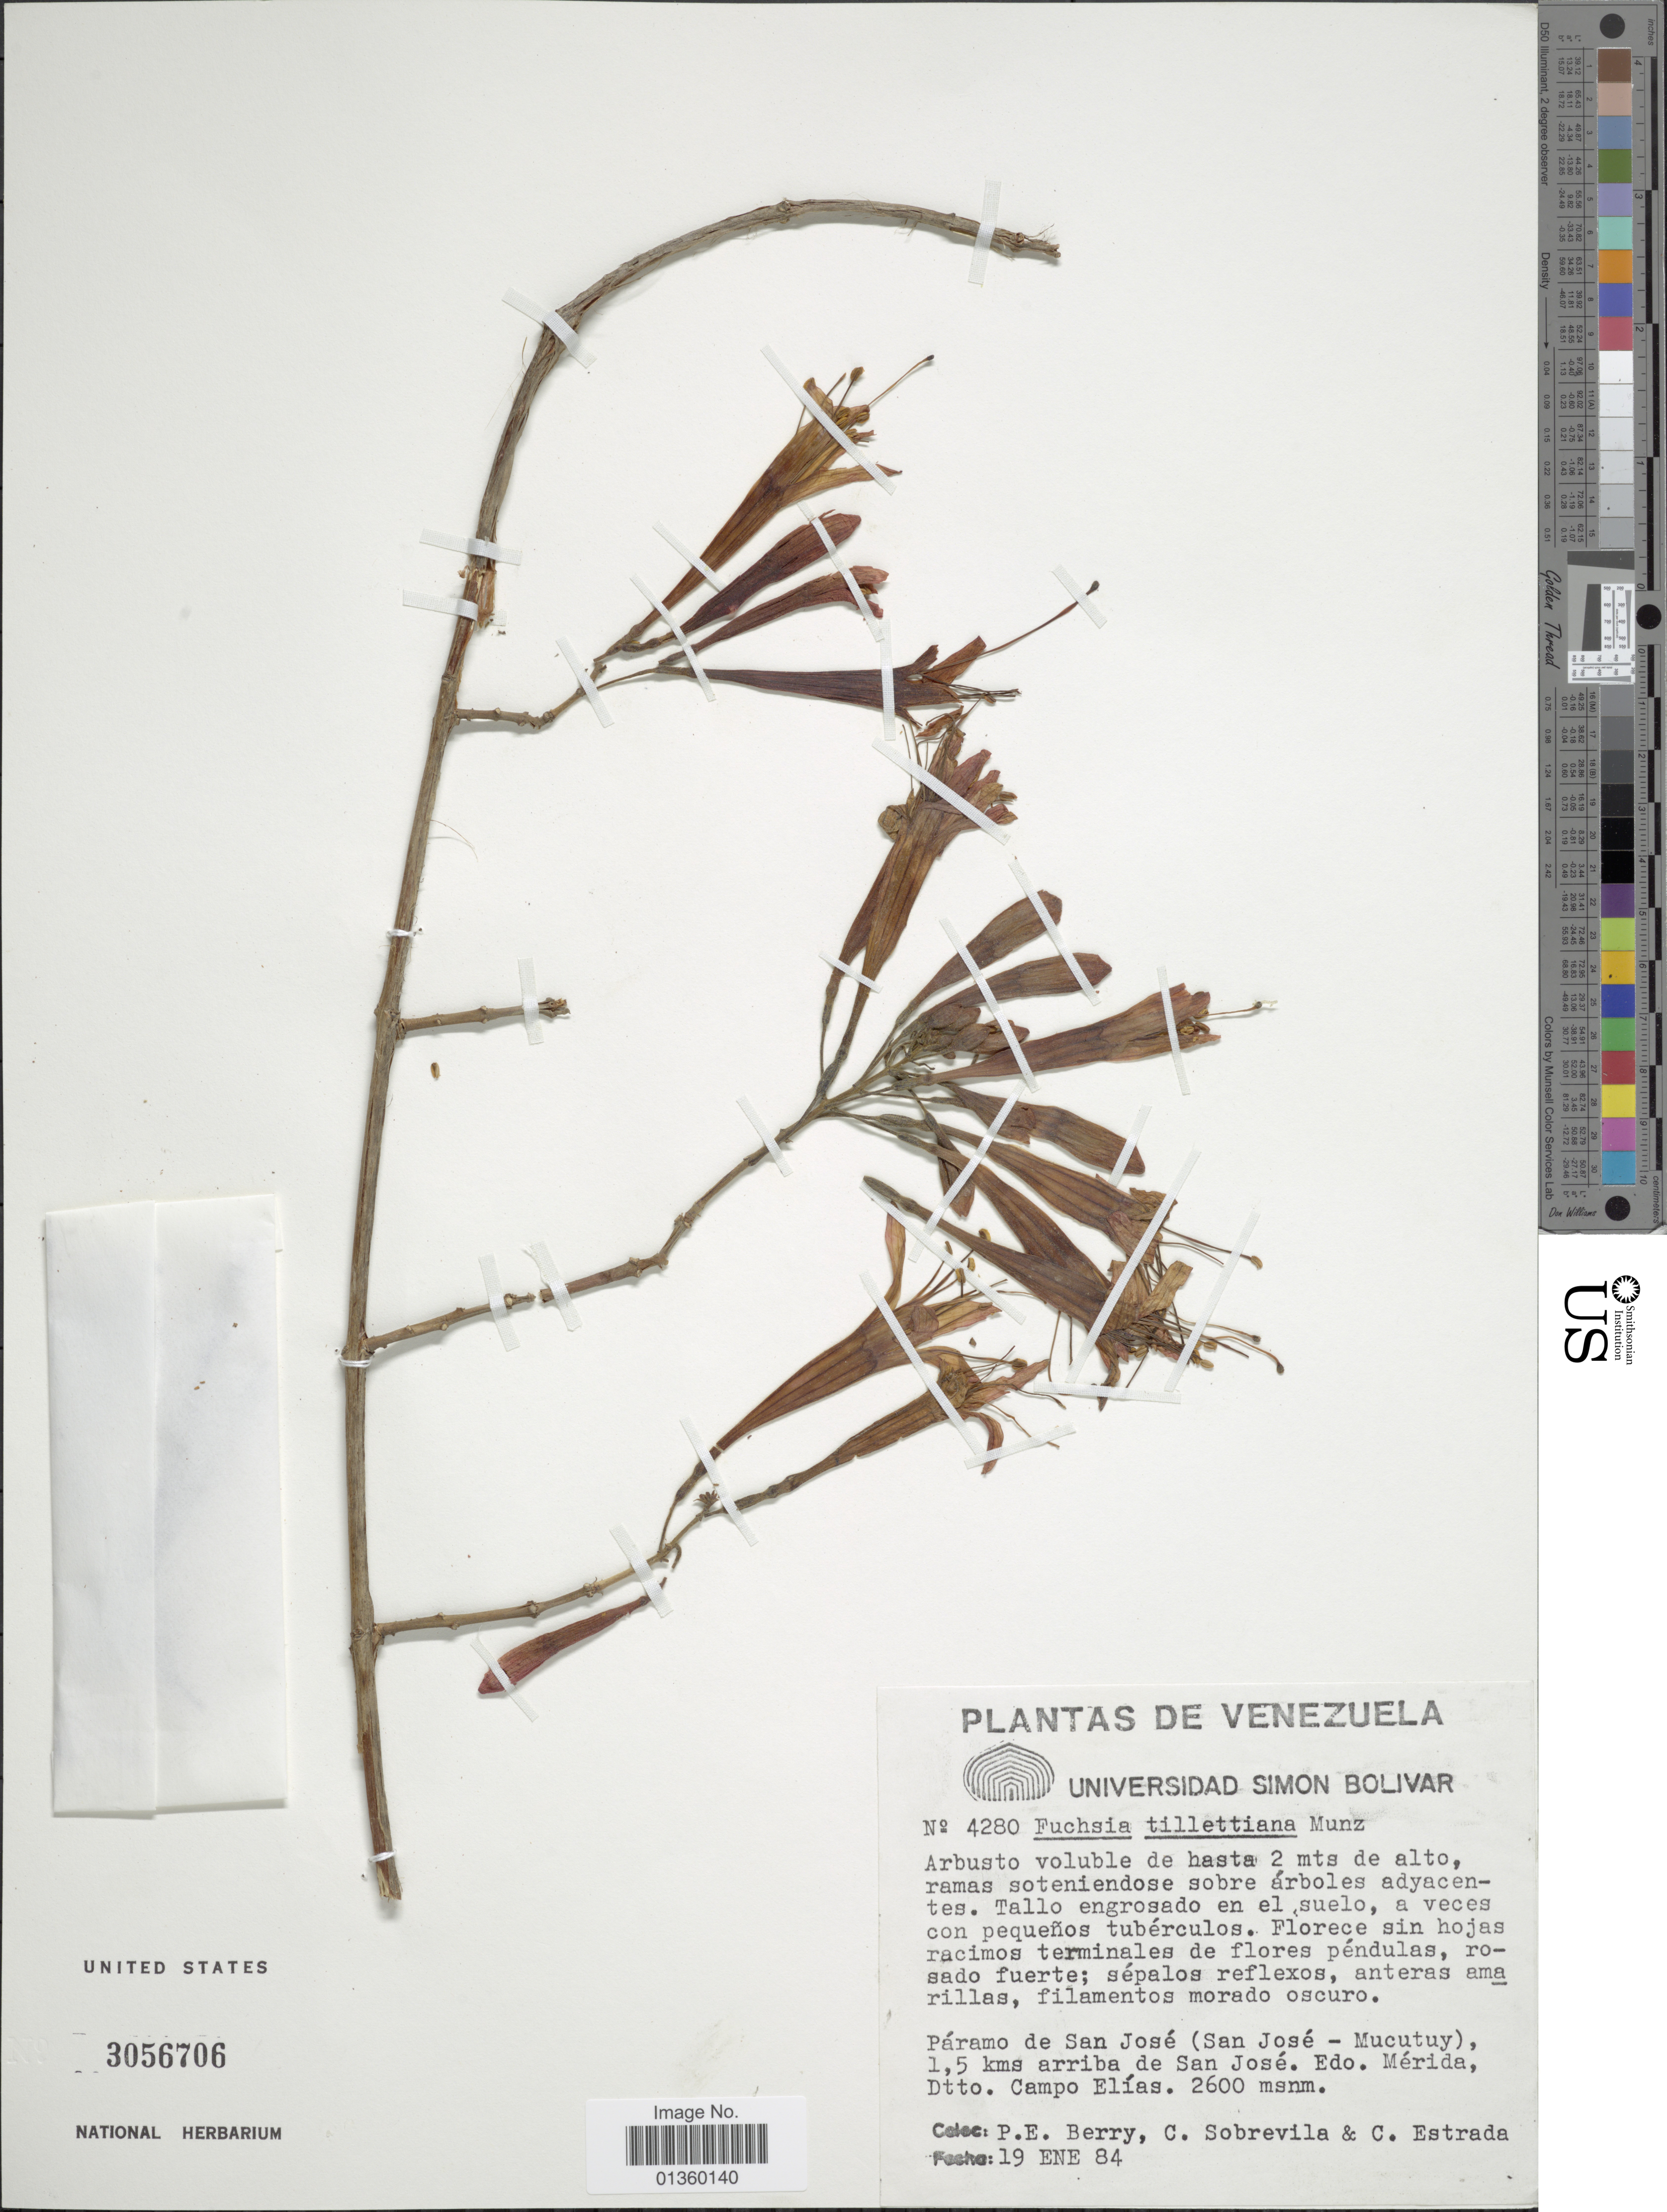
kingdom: Plantae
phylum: Tracheophyta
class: Magnoliopsida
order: Myrtales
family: Onagraceae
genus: Fuchsia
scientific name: Fuchsia tillettiana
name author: Munz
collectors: P. E. Berry, C. Sobrevila & C. Estrada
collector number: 4280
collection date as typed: Transcribed d/m/y: 19/1/84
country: Venezuela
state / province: Mérida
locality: Páramo de San José (San José - Mucutuy), 1,5 kms arriba de San José, Dtto. Campo Elías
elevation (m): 2600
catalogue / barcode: US 3056706